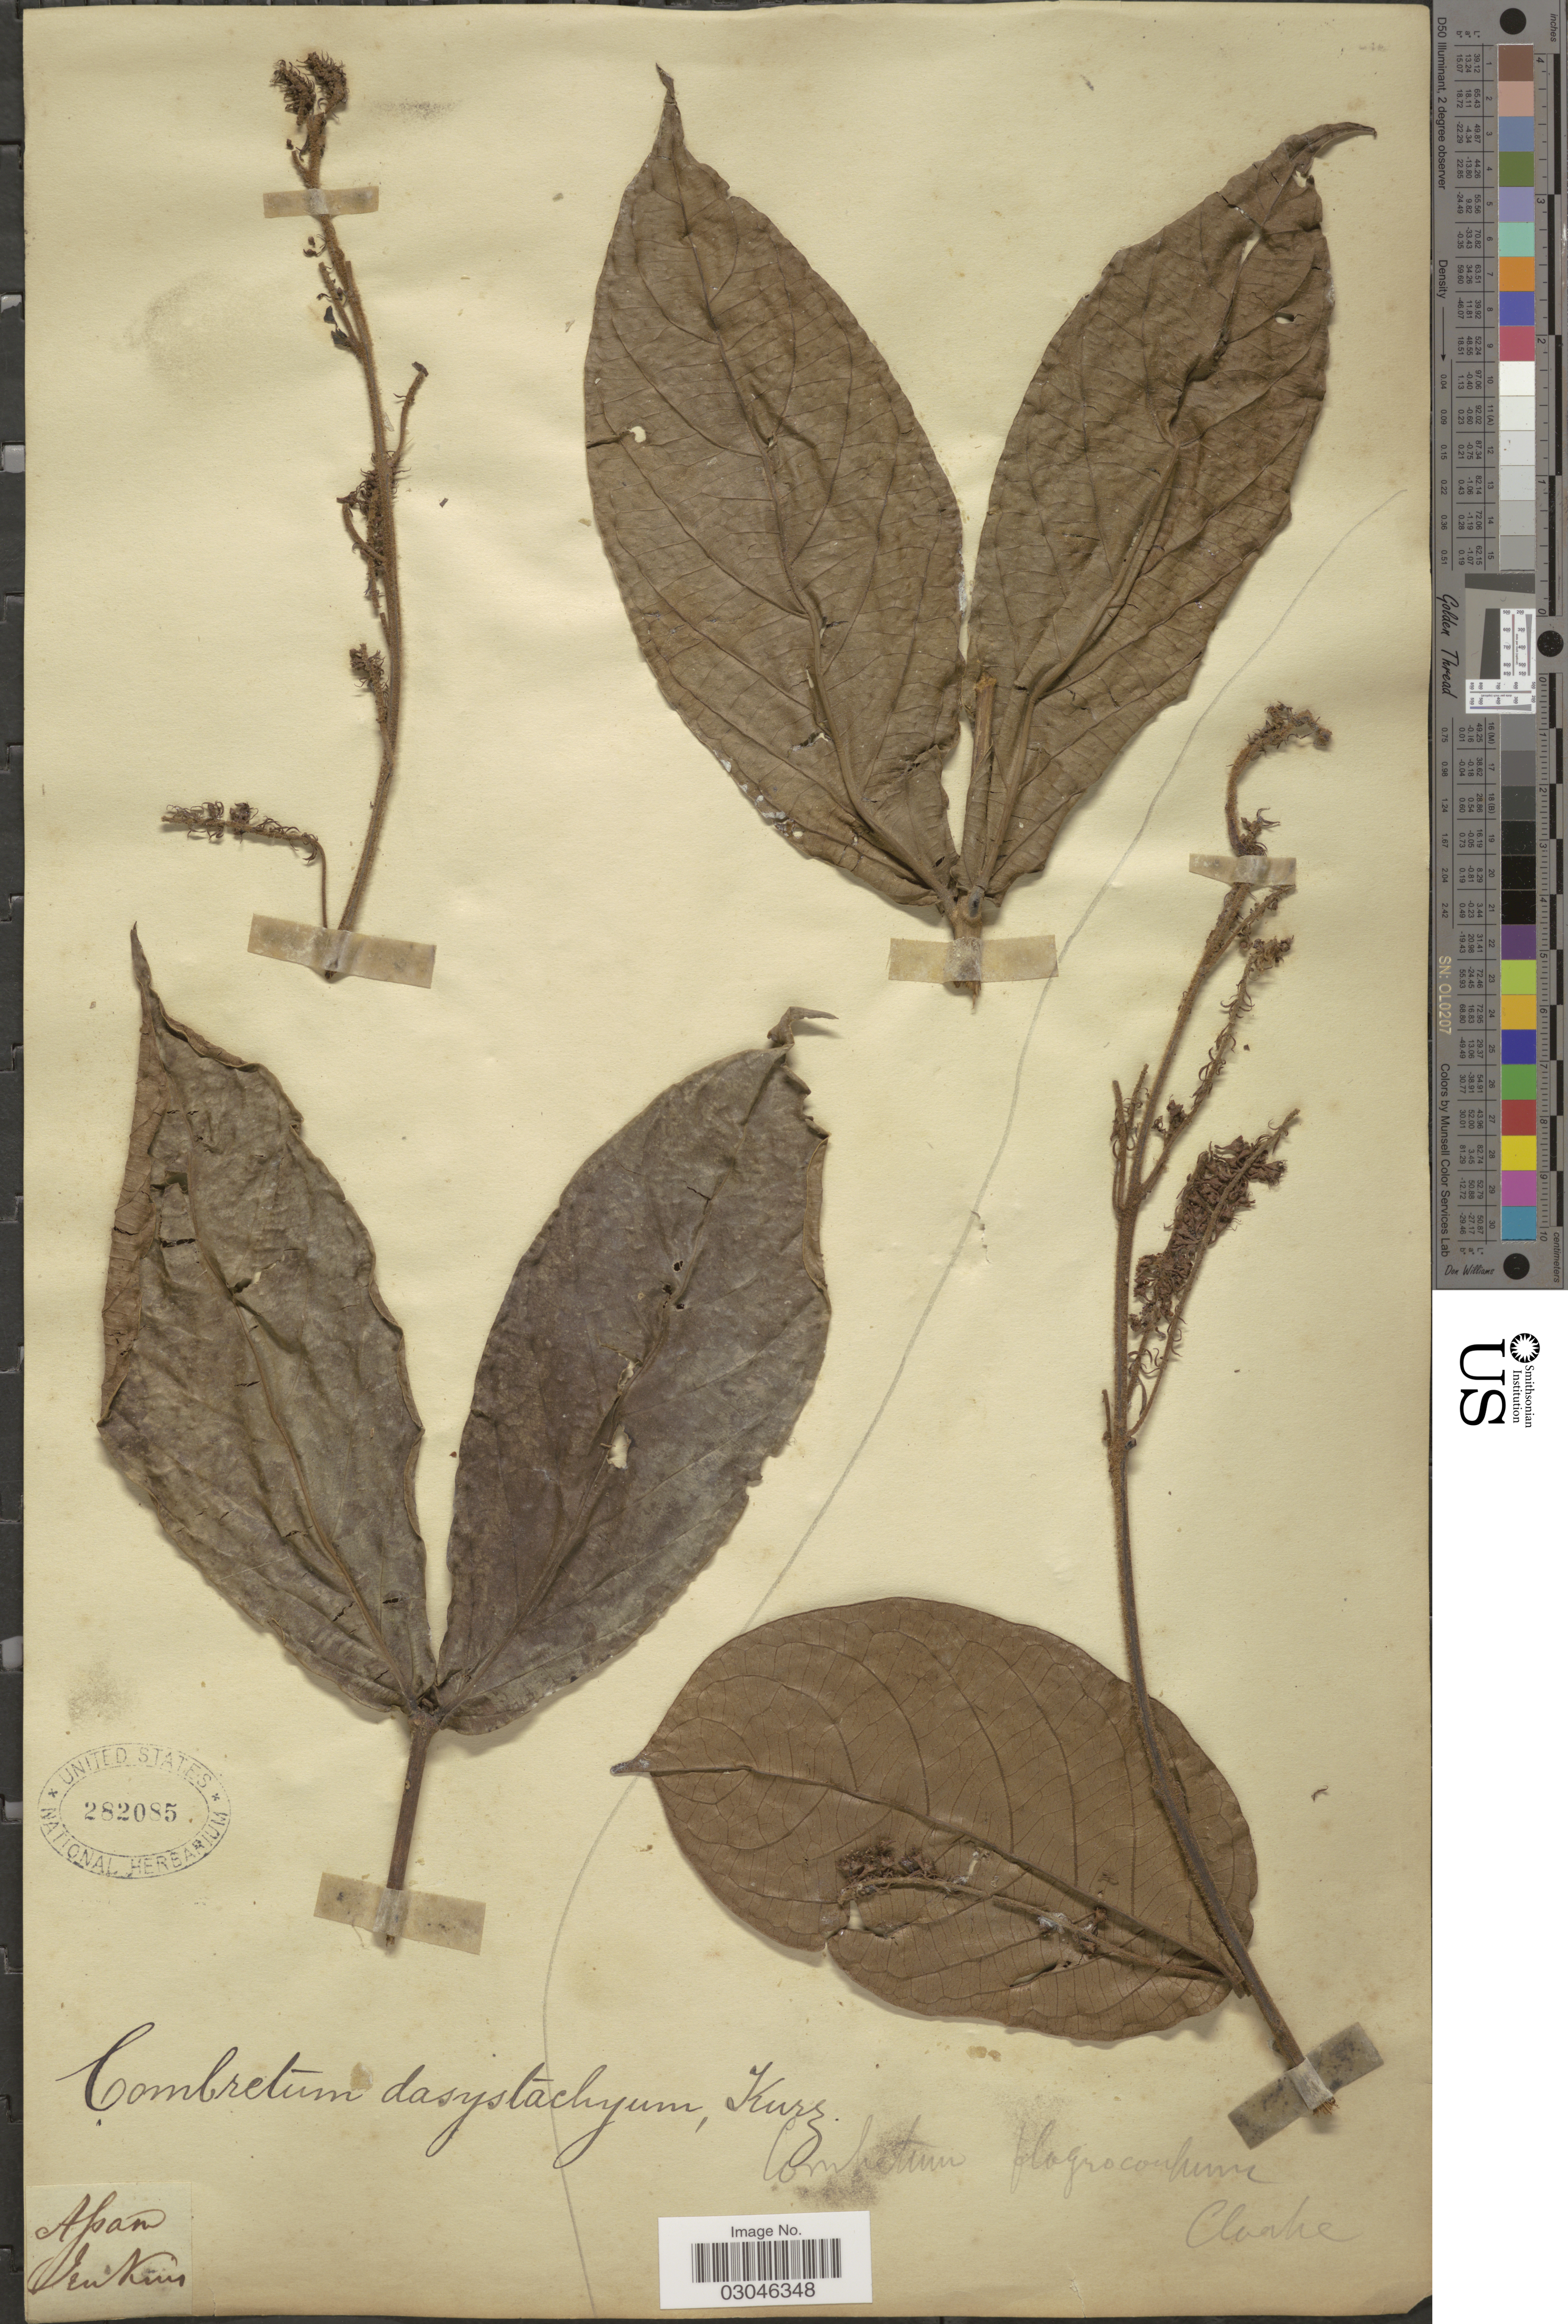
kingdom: Plantae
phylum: Tracheophyta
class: Magnoliopsida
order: Myrtales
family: Combretaceae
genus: Combretum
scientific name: Combretum dasystachyum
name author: Kurz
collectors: -. Jenkins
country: India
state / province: Assam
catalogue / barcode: US 282085